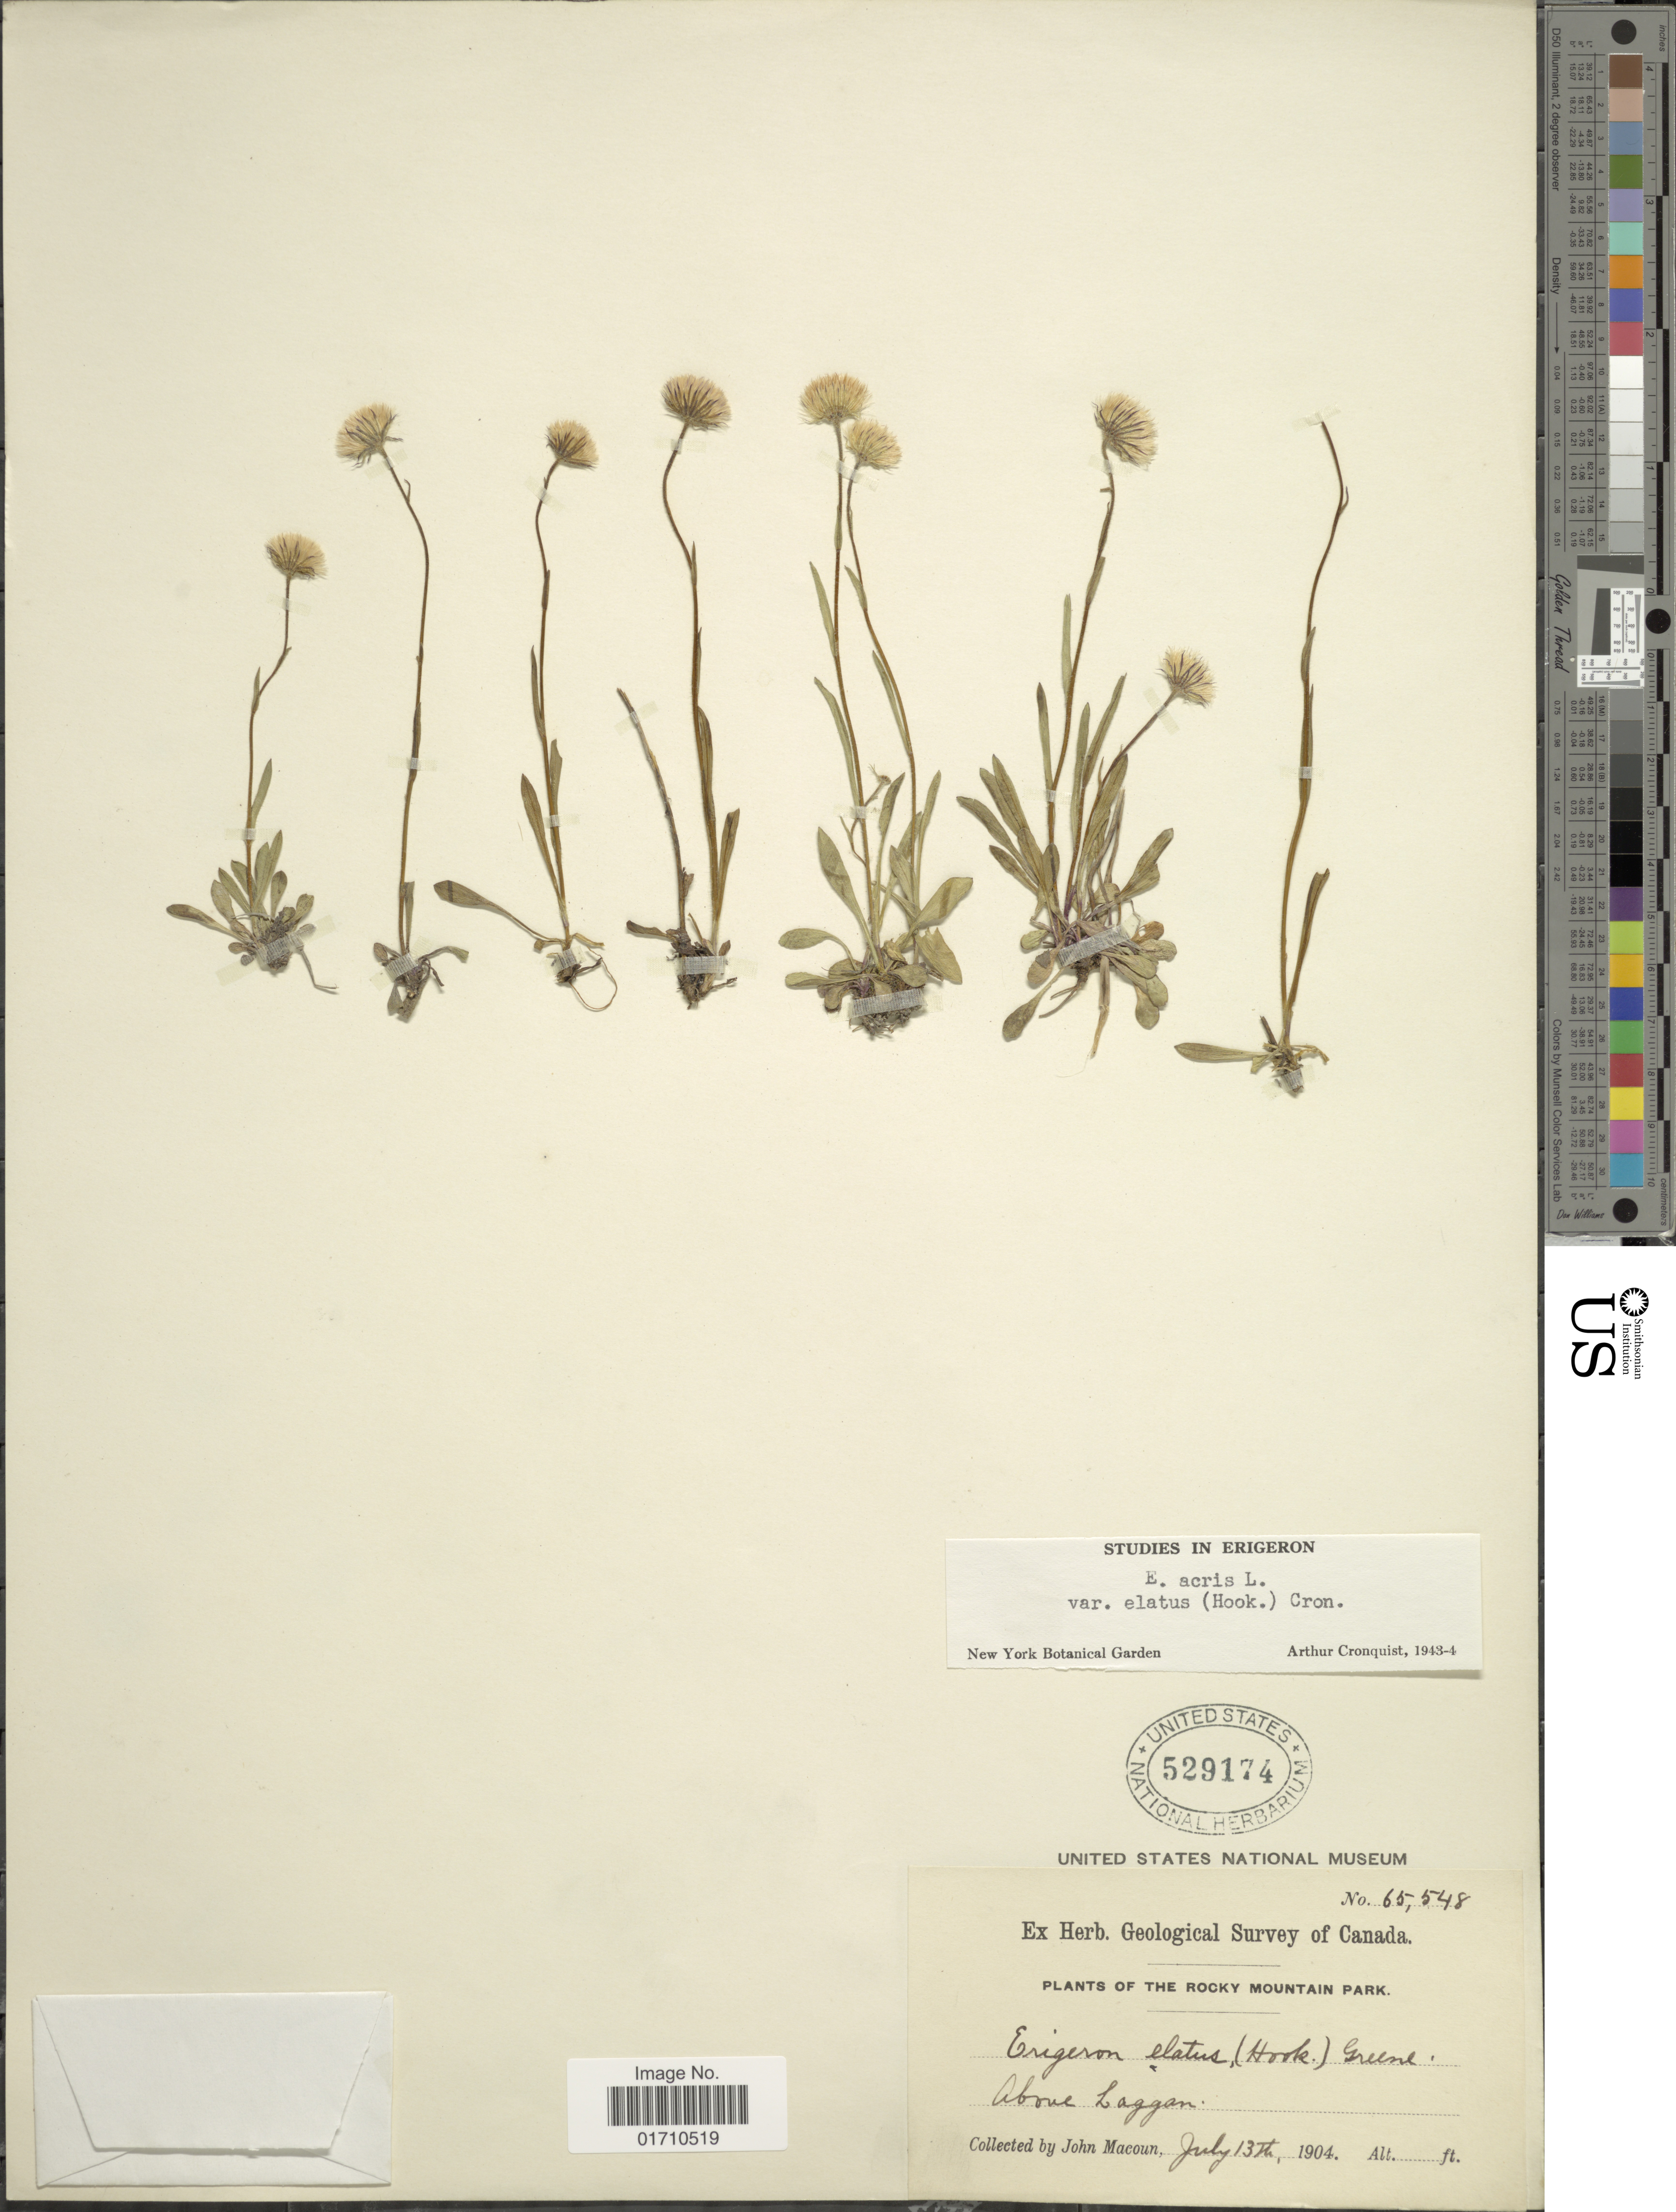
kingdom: Plantae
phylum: Tracheophyta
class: Magnoliopsida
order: Asterales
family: Asteraceae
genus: Erigeron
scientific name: Erigeron acris var. elatus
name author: (Hook.) Cronq.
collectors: J. Macoun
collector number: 65548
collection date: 1904-07-13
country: Canada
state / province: Alberta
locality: The Rocky Mountain Park, Above Laggan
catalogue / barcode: US 529174